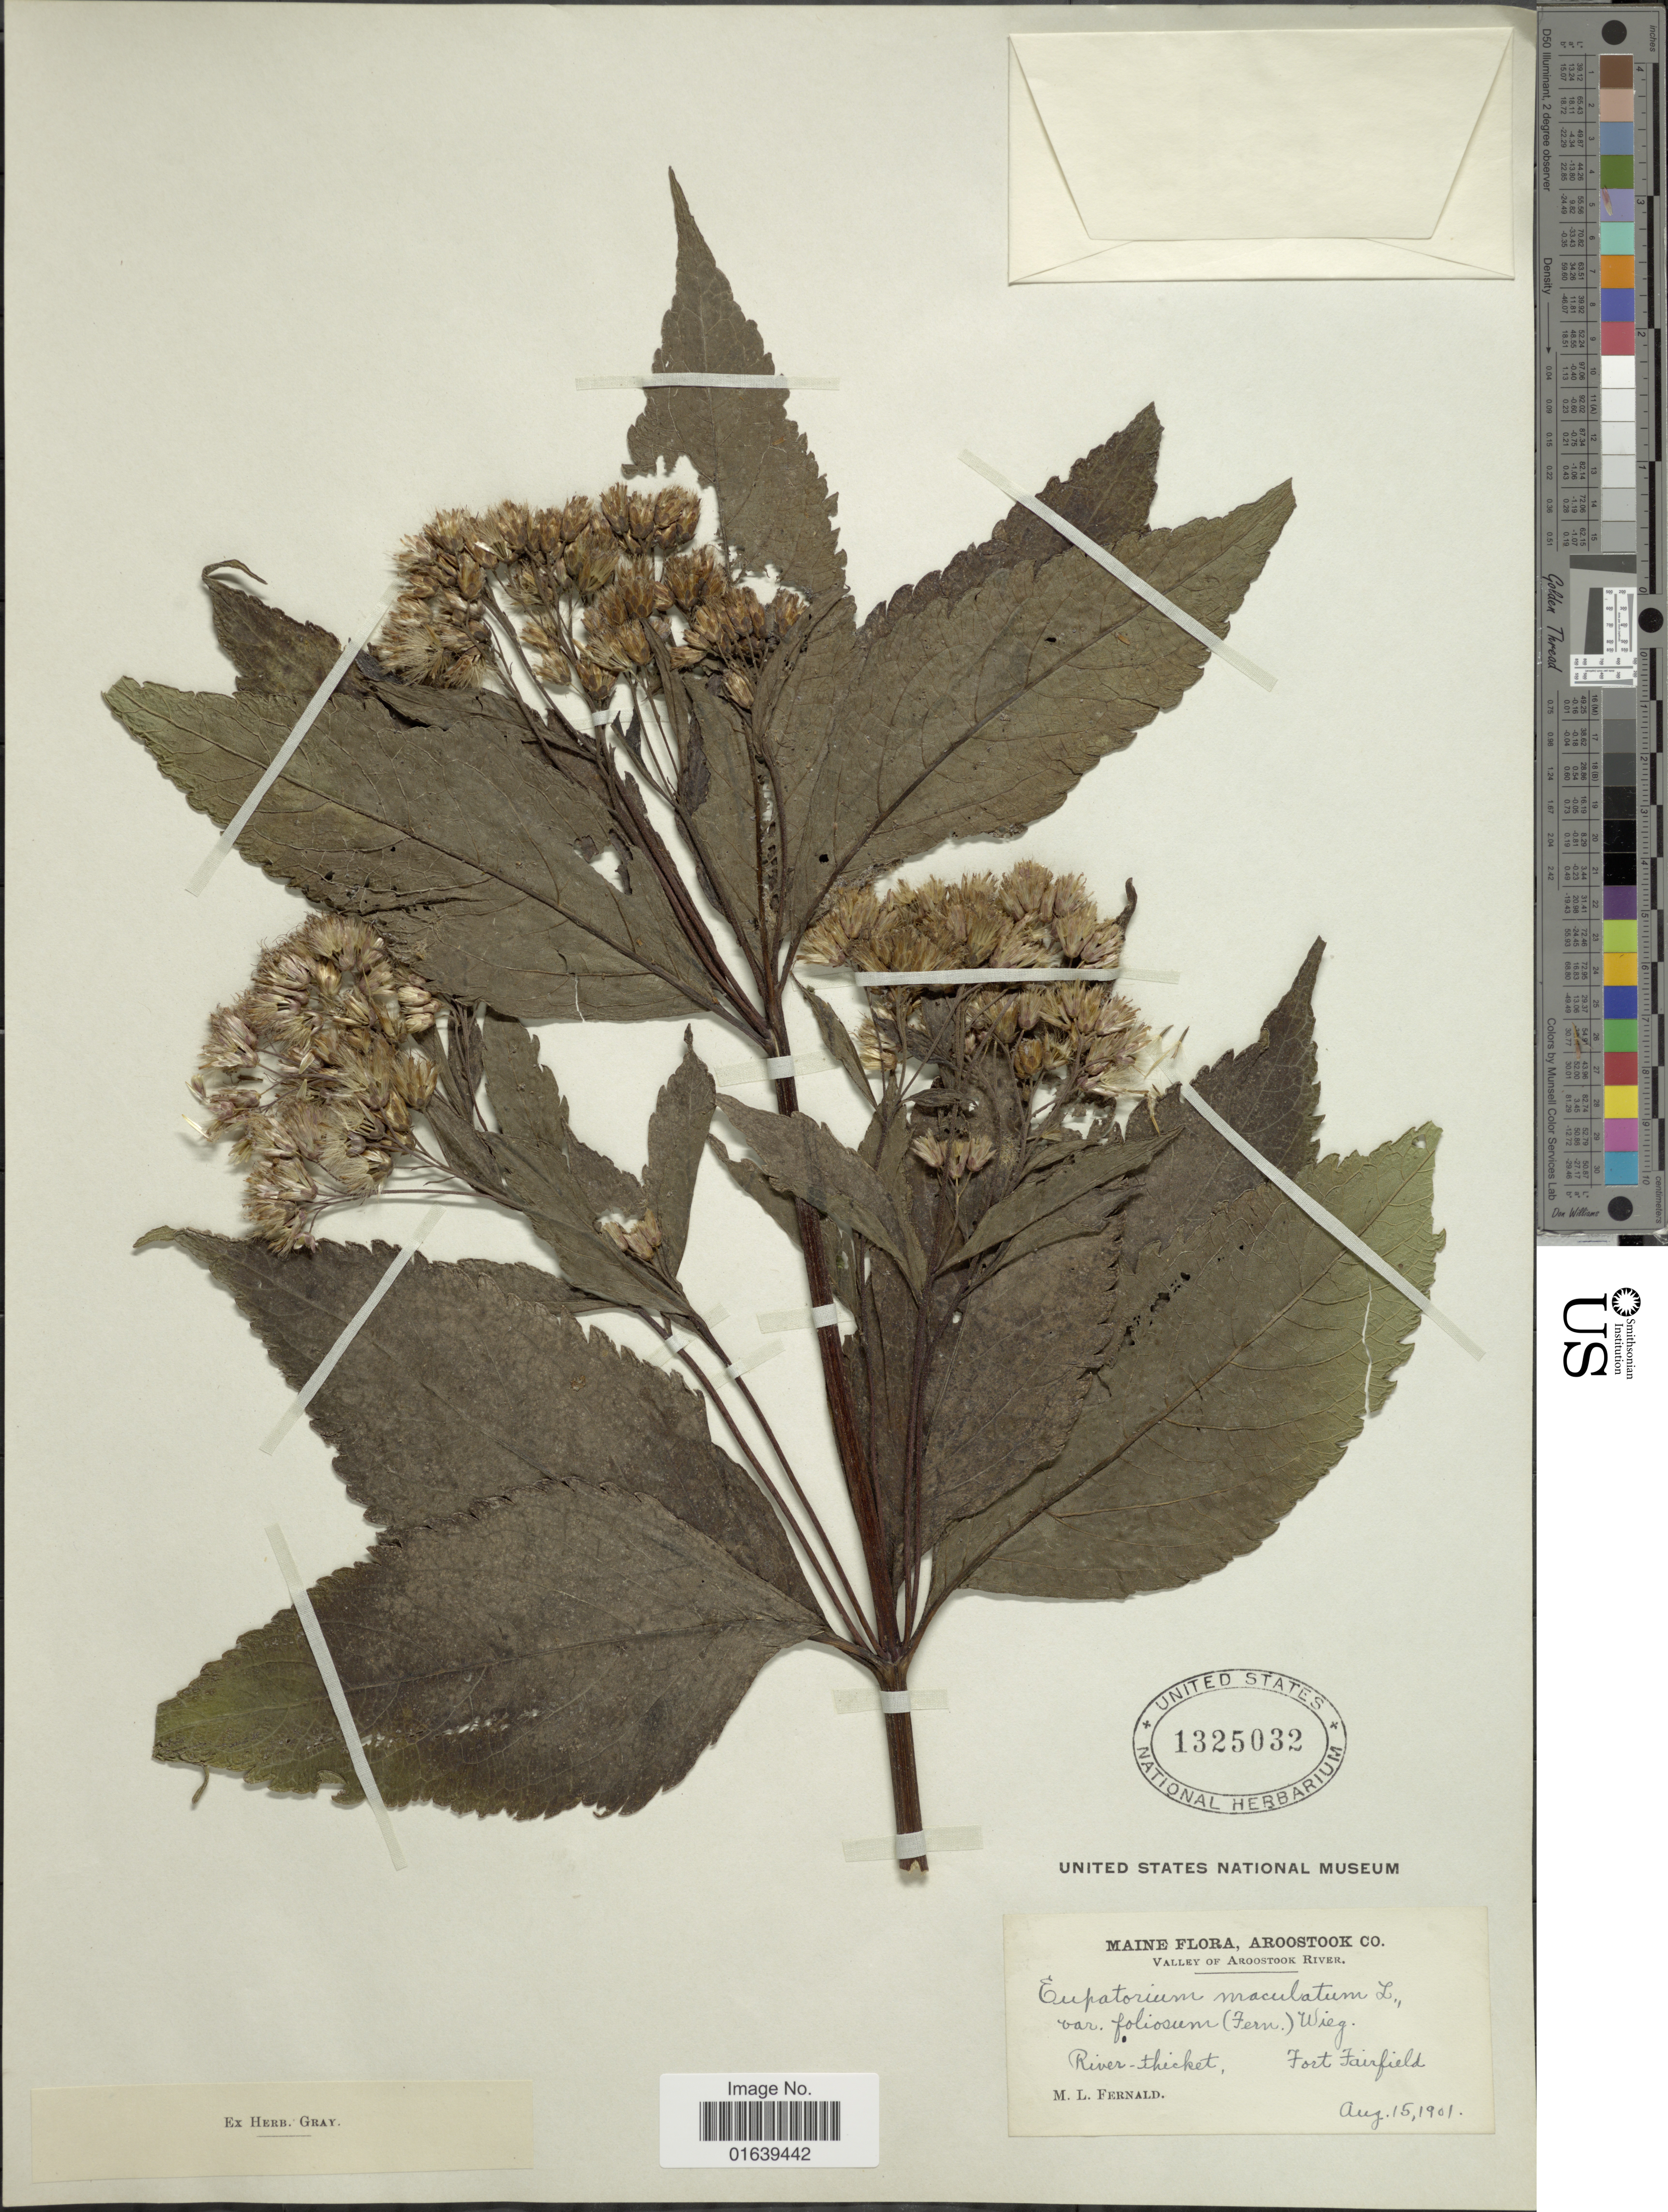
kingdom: Plantae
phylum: Tracheophyta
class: Magnoliopsida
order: Asterales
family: Asteraceae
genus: Eupatorium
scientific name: Eupatorium maculatum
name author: L.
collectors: M. L. Fernald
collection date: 1901-08-15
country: United States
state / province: Maine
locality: Maine, Aroostook Co. Valley of Aroostok River. River-thicket, Fort Fairfield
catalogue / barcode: US 1325032